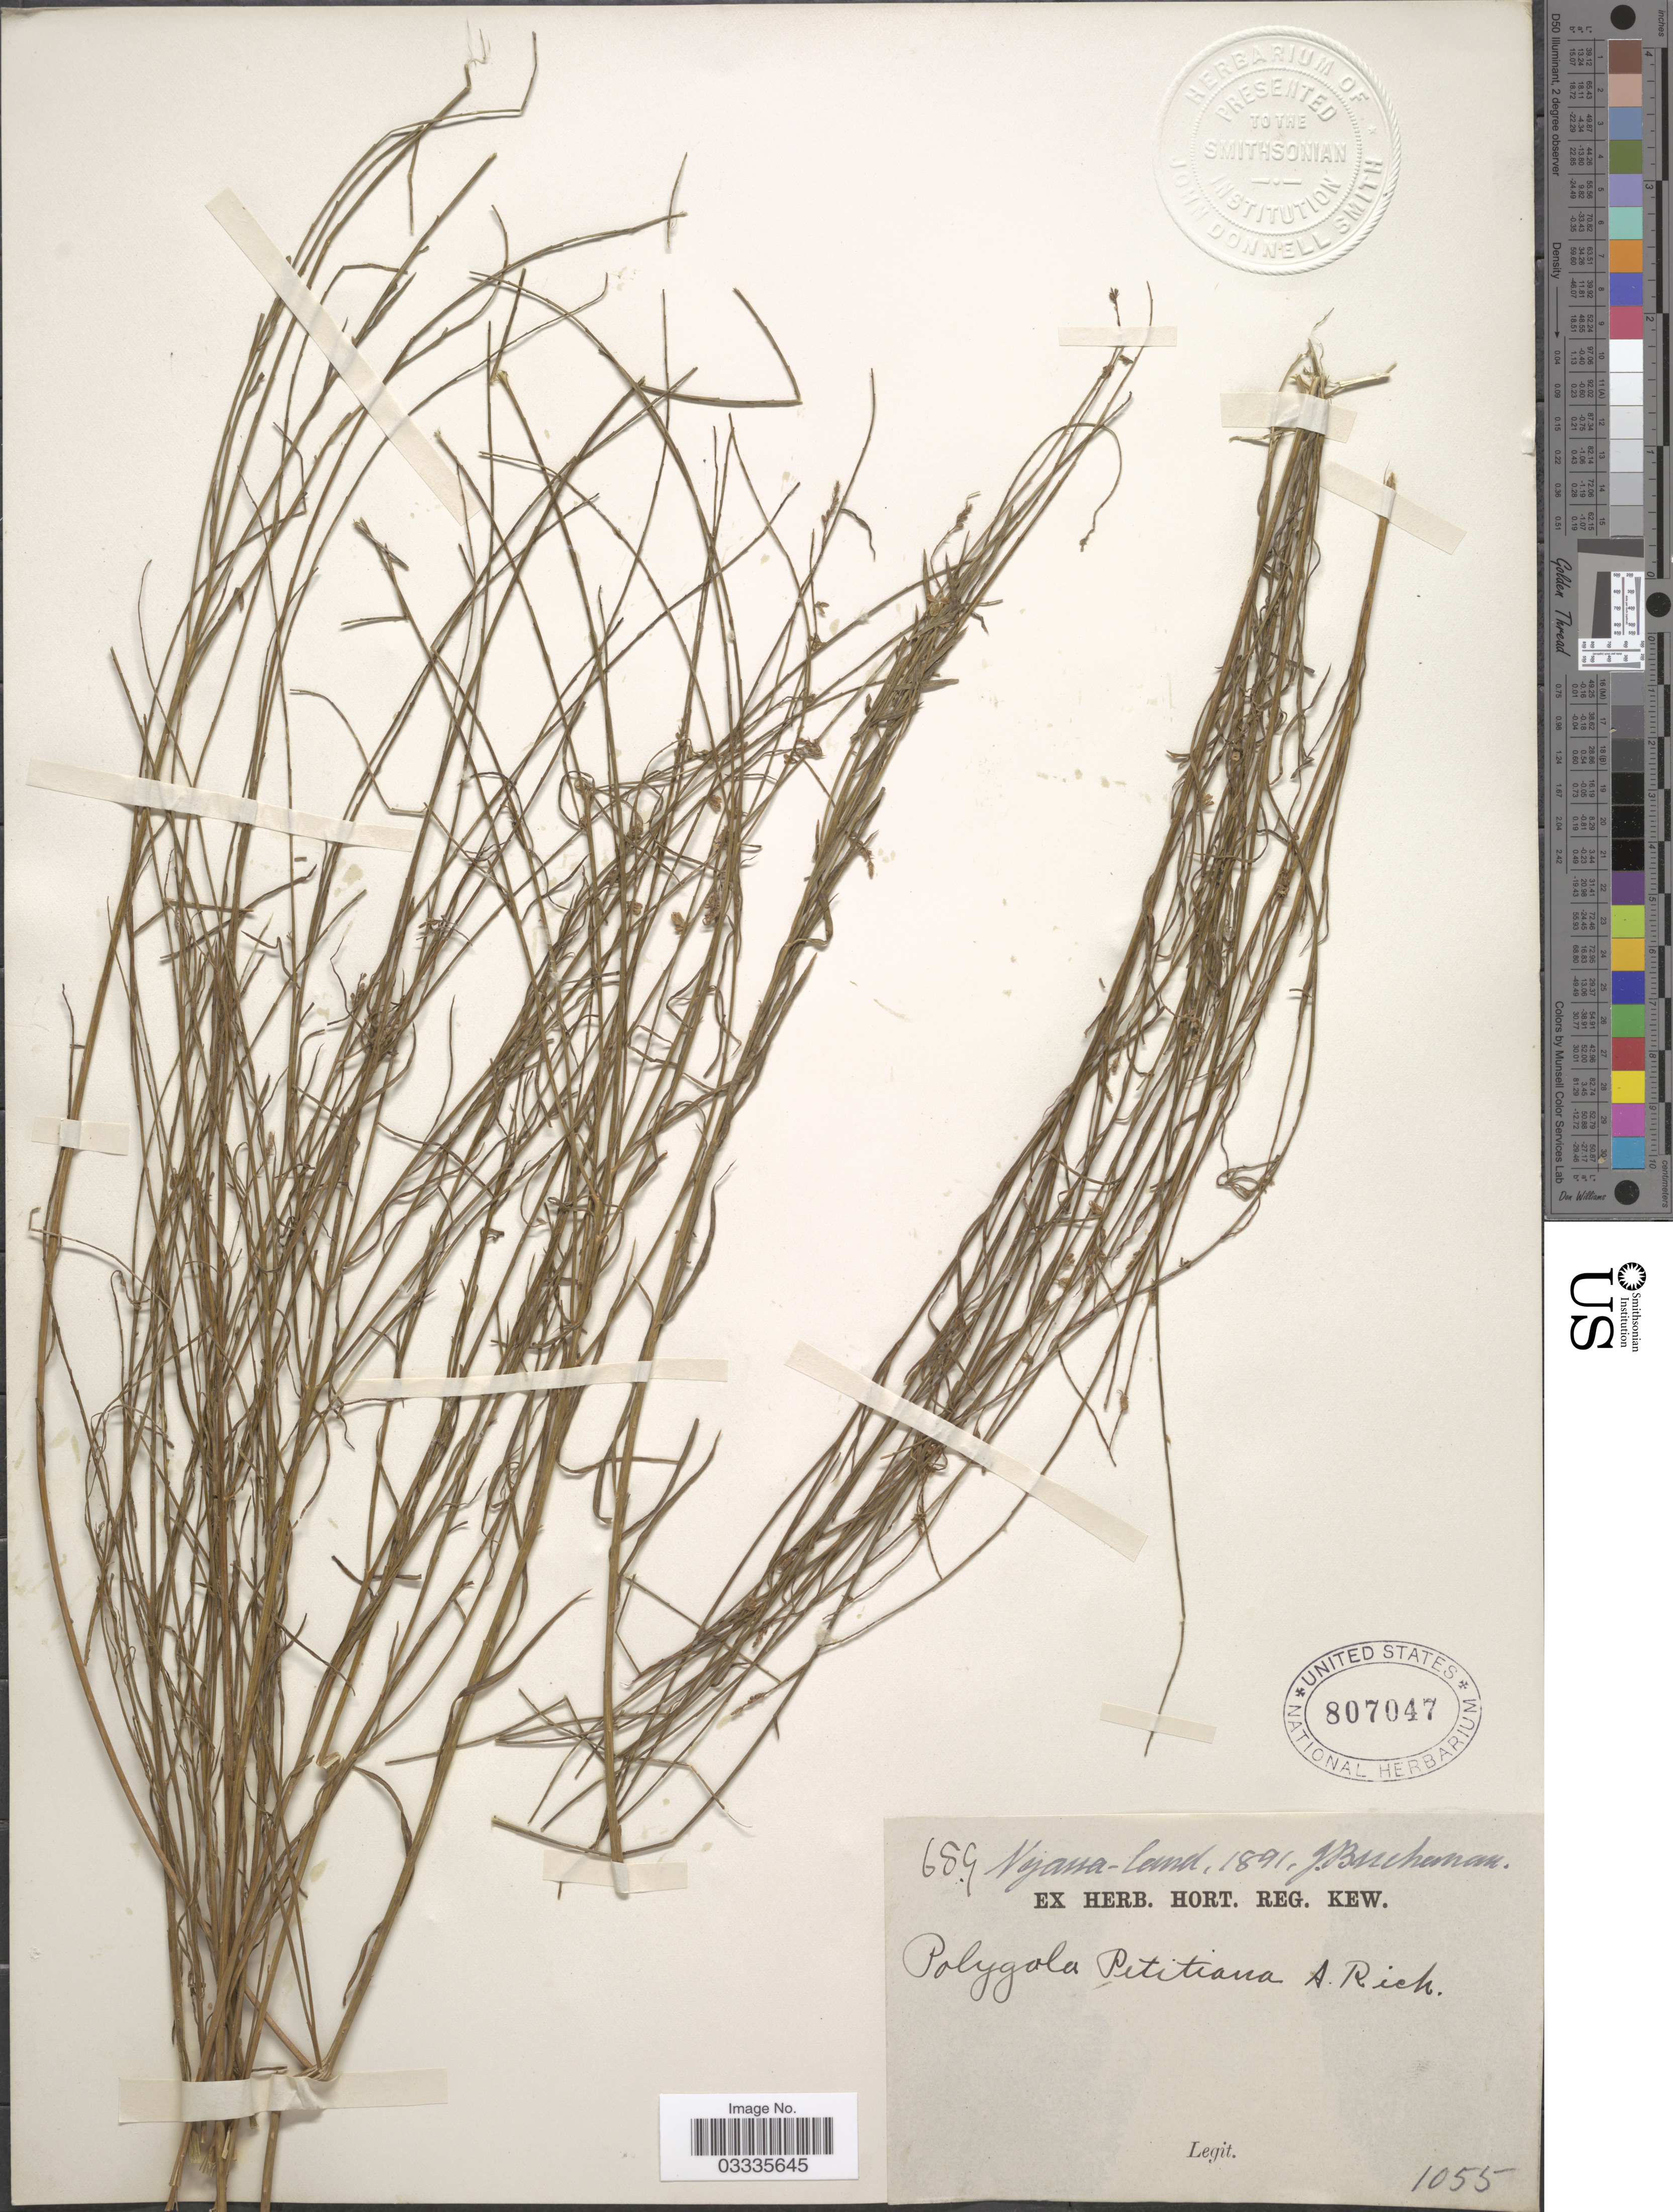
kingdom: Plantae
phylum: Tracheophyta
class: Magnoliopsida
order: Fabales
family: Polygalaceae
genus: Polygala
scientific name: Polygala petitiana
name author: A. Rich.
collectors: J. Buchanan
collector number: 689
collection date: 1891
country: Malawi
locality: Nyassa-land.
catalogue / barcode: US 807047